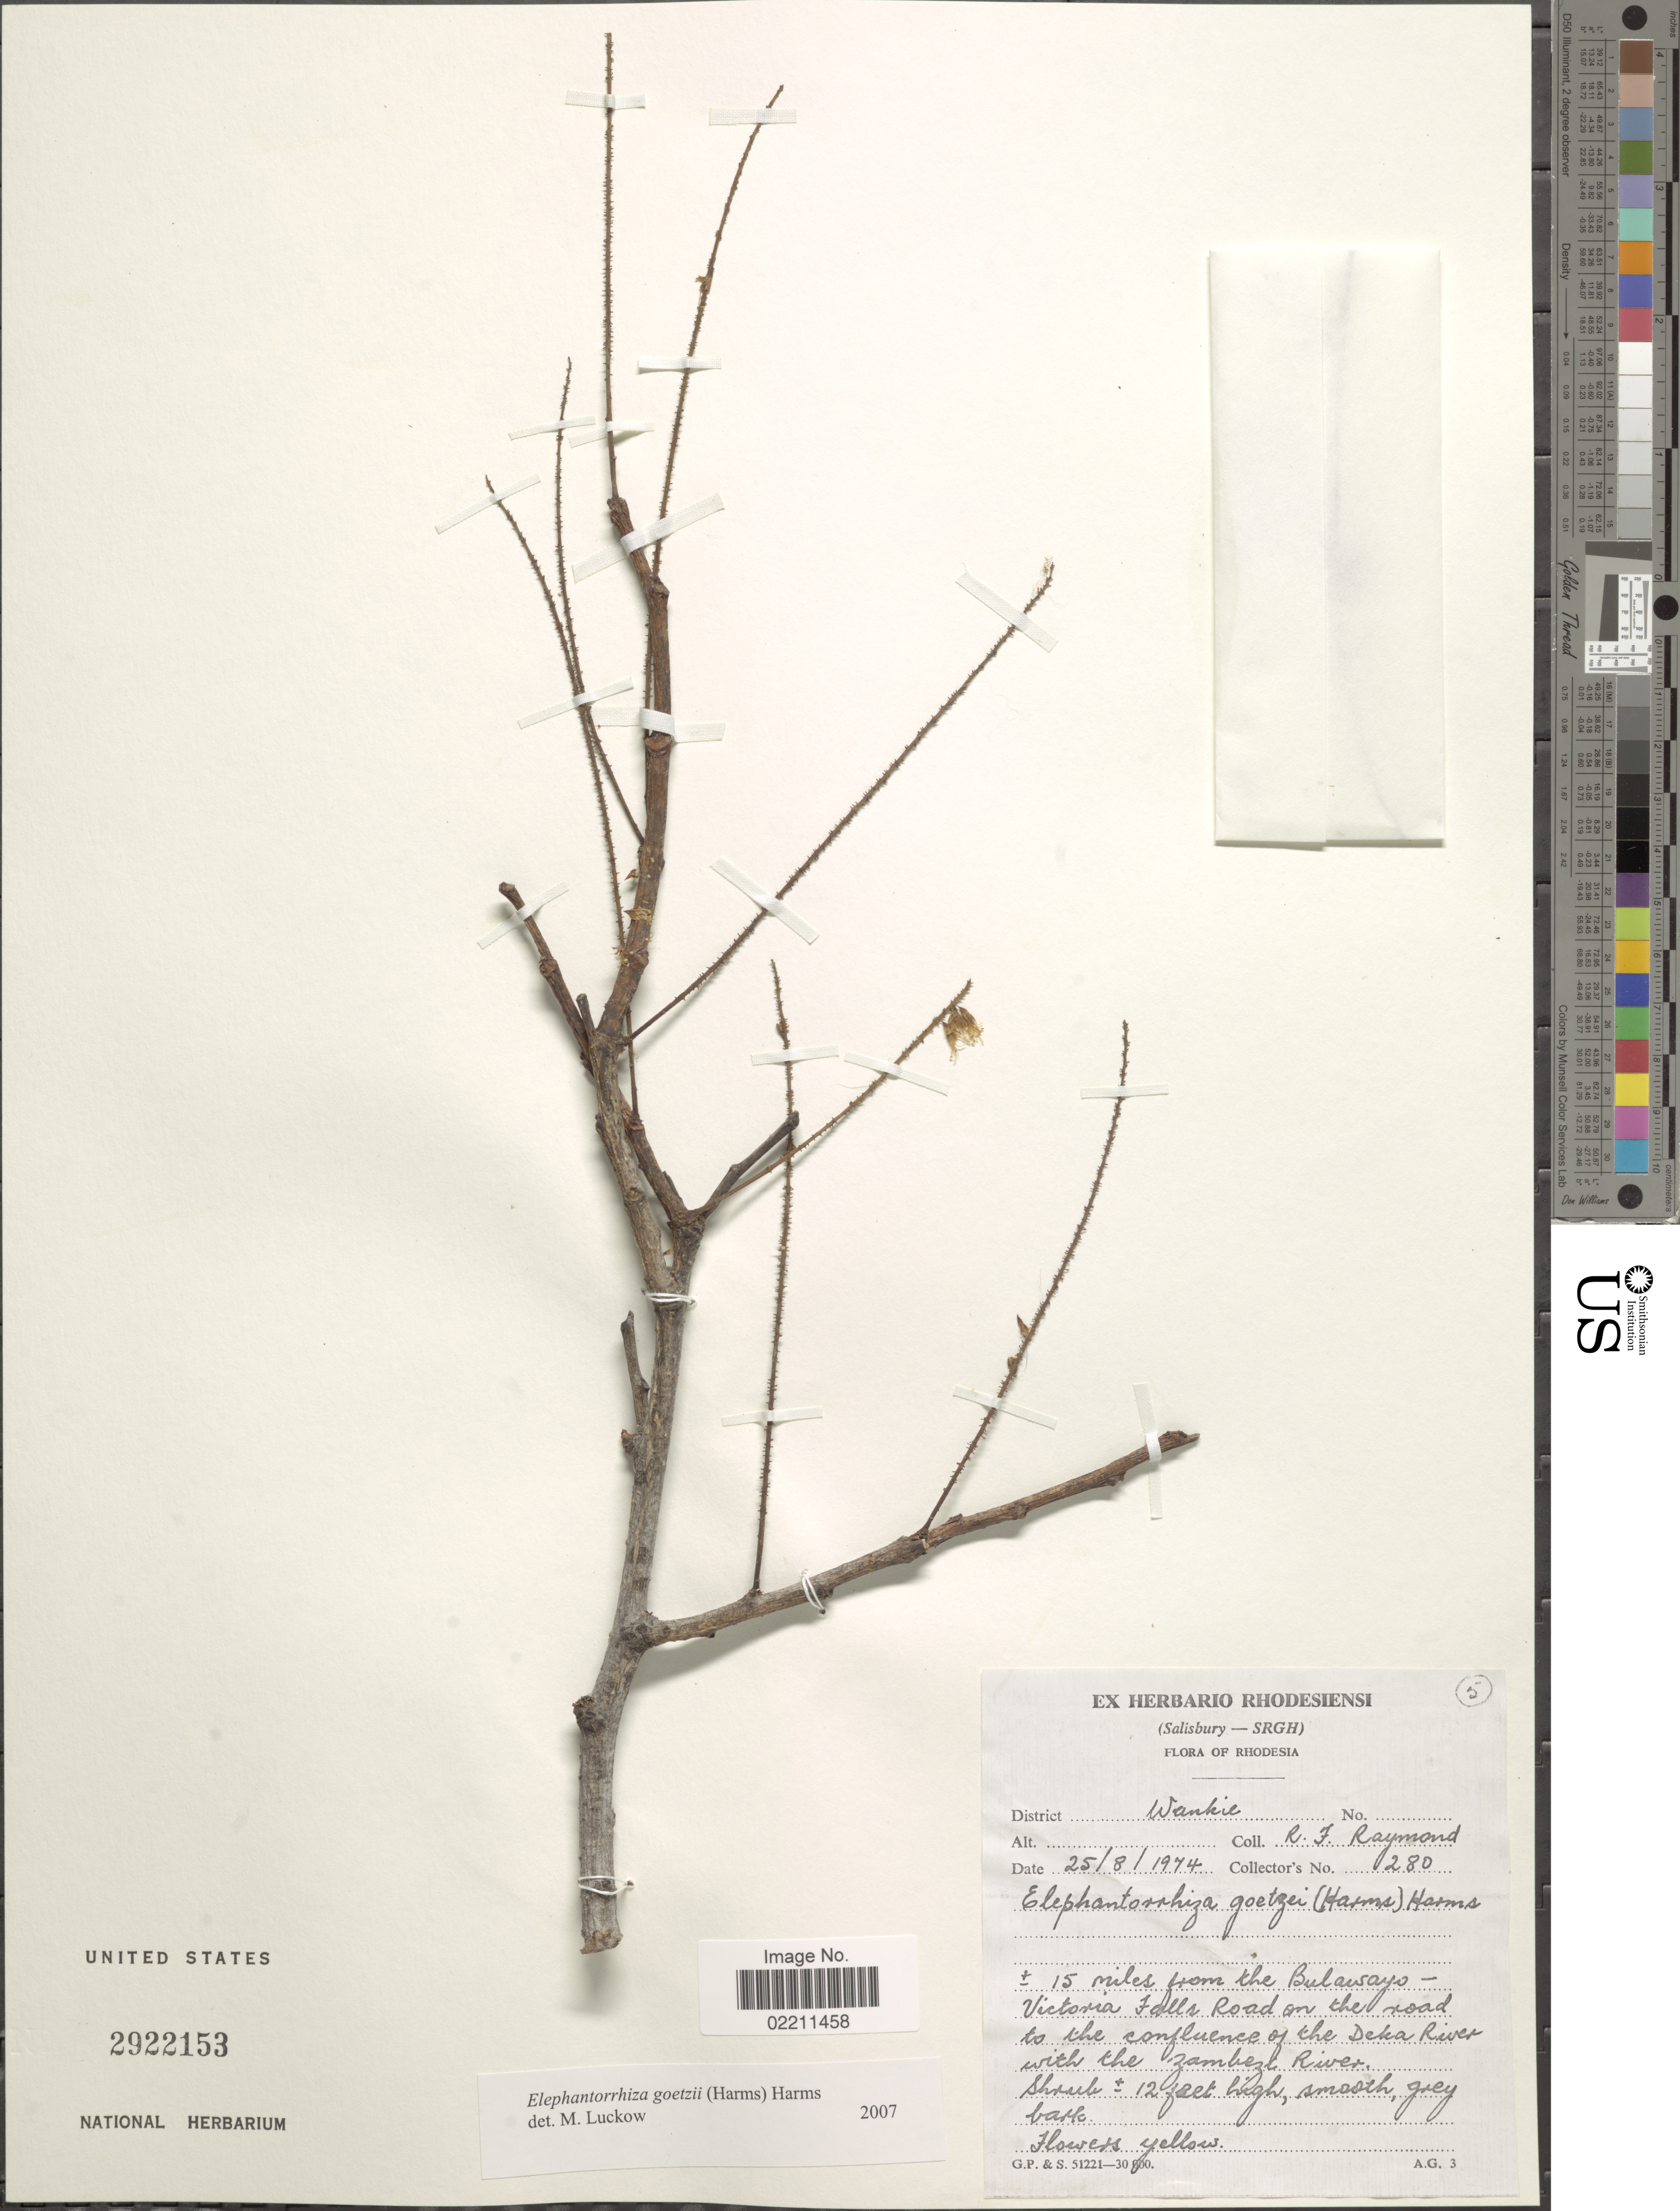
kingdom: Plantae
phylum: Tracheophyta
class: Magnoliopsida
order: Fabales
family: Fabaceae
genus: Entada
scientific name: Entada goetzei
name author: (Harms) S.A. O'Donnell & G.P. Lewis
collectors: R. Raymond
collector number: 280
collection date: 1974-08-25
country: Zimbabwe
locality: Rhodesia, District Wankie. ± 15 miles from the Bulawayo-Victoria Falls Road on the road to the confluence of the Deka River with the Zambezi River.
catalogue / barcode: US 2922153